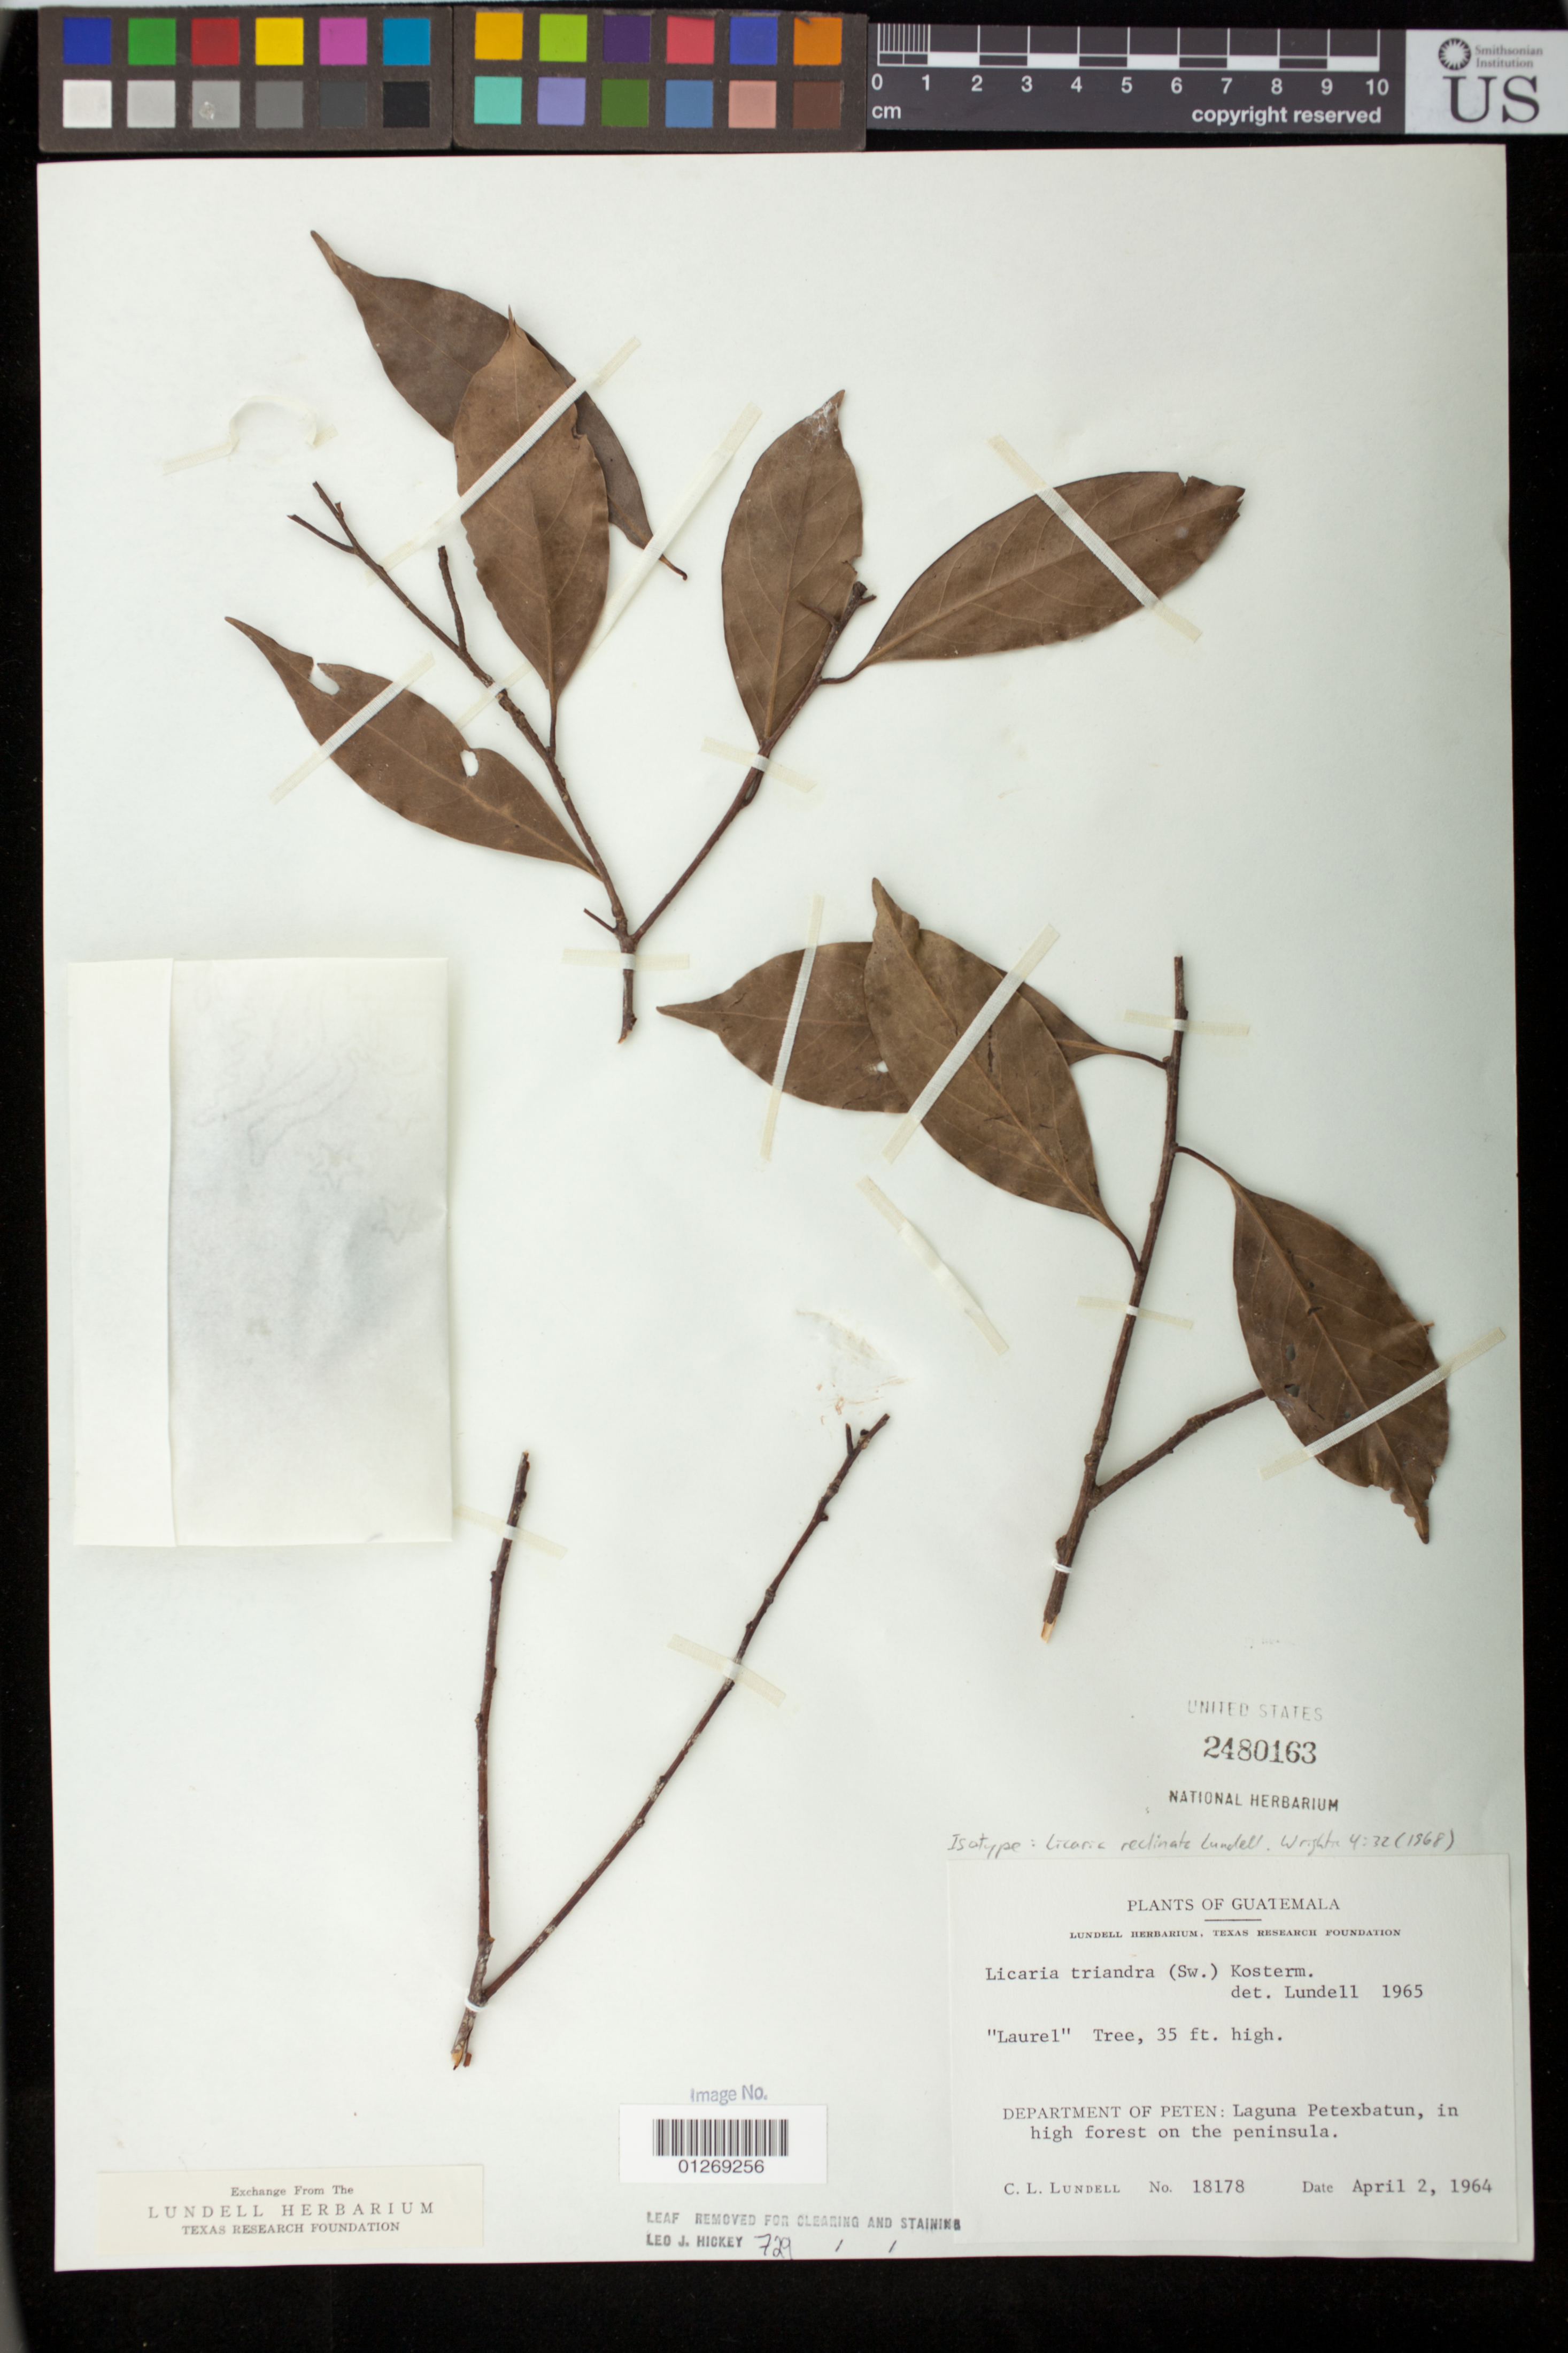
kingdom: Plantae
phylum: Tracheophyta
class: Magnoliopsida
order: Laurales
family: Lauraceae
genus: Licaria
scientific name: Licaria reclinata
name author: Lundell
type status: Isotype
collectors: C. L. Lundell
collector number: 18178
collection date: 1964-04-02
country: Guatemala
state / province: El Petén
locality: Department of Peten: Laguna Petexbatun, in high forest on the peninsula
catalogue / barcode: US 2480163